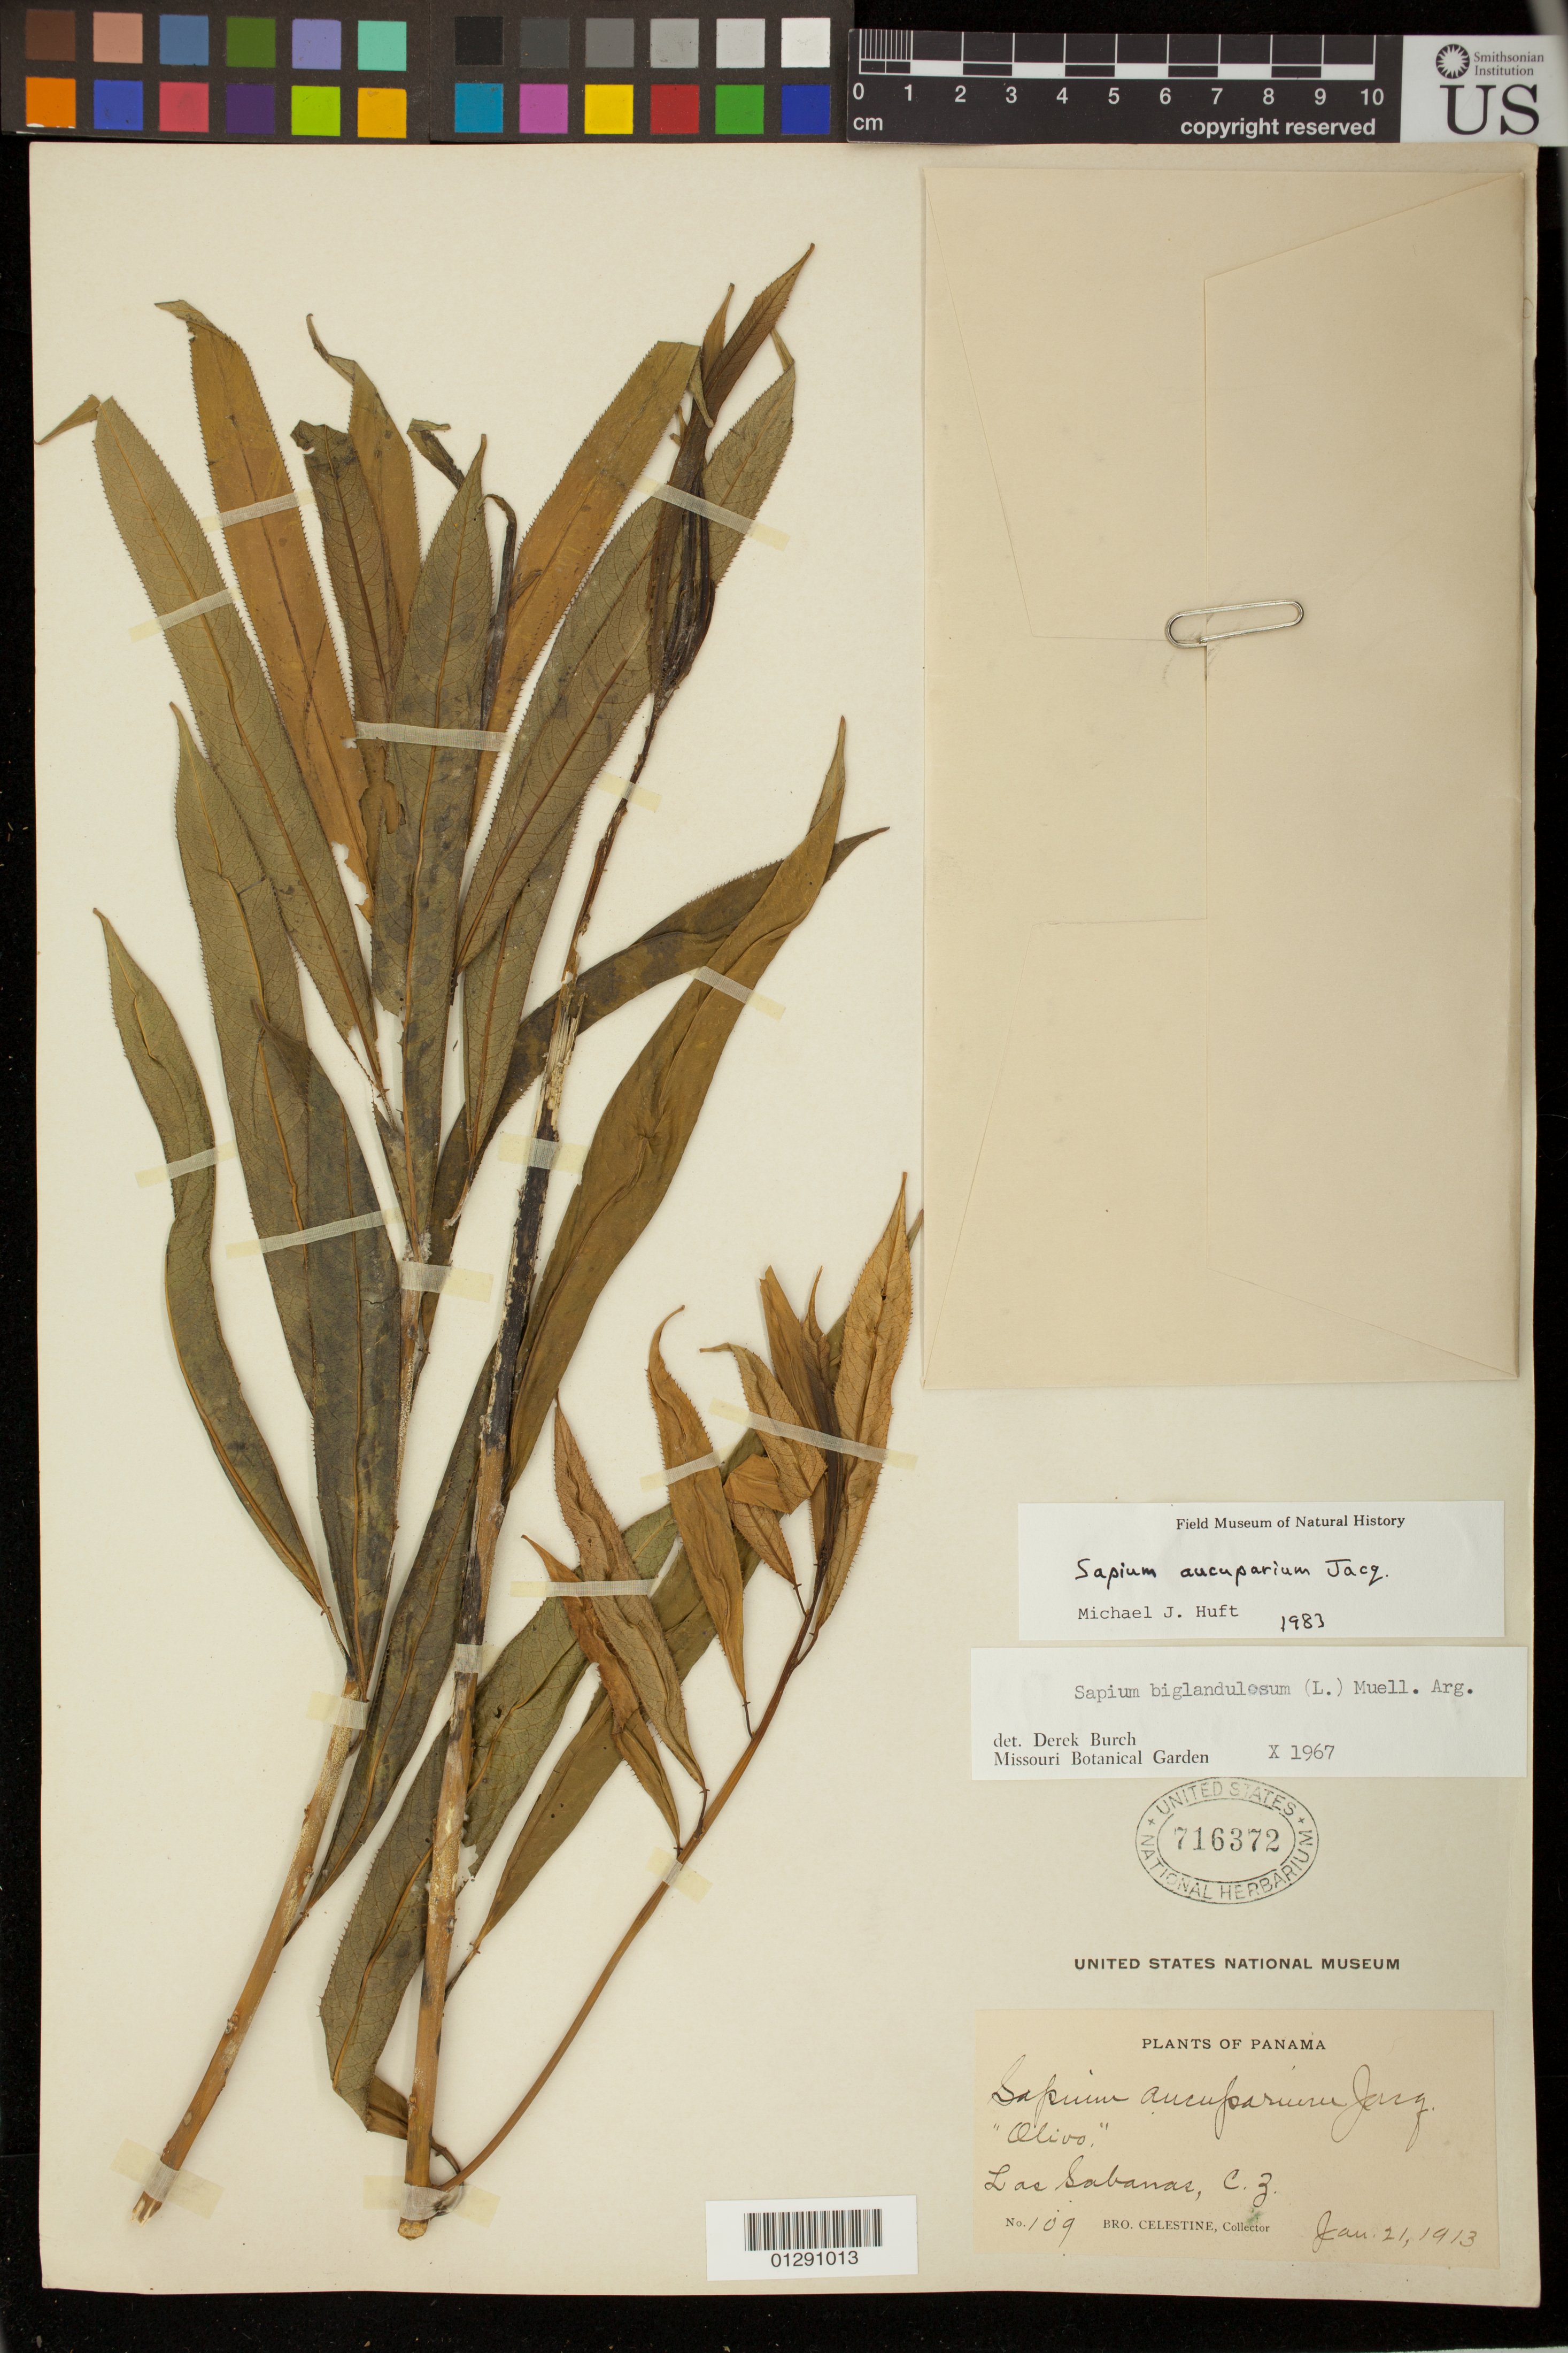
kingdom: Plantae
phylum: Tracheophyta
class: Magnoliopsida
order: Malpighiales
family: Euphorbiaceae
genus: Sapium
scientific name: Sapium aucuparium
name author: Jacq.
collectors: B. Celestine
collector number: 109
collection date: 1913-01-21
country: Panama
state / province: Coclé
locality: Las Sabanas, C.Z.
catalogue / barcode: US 716372